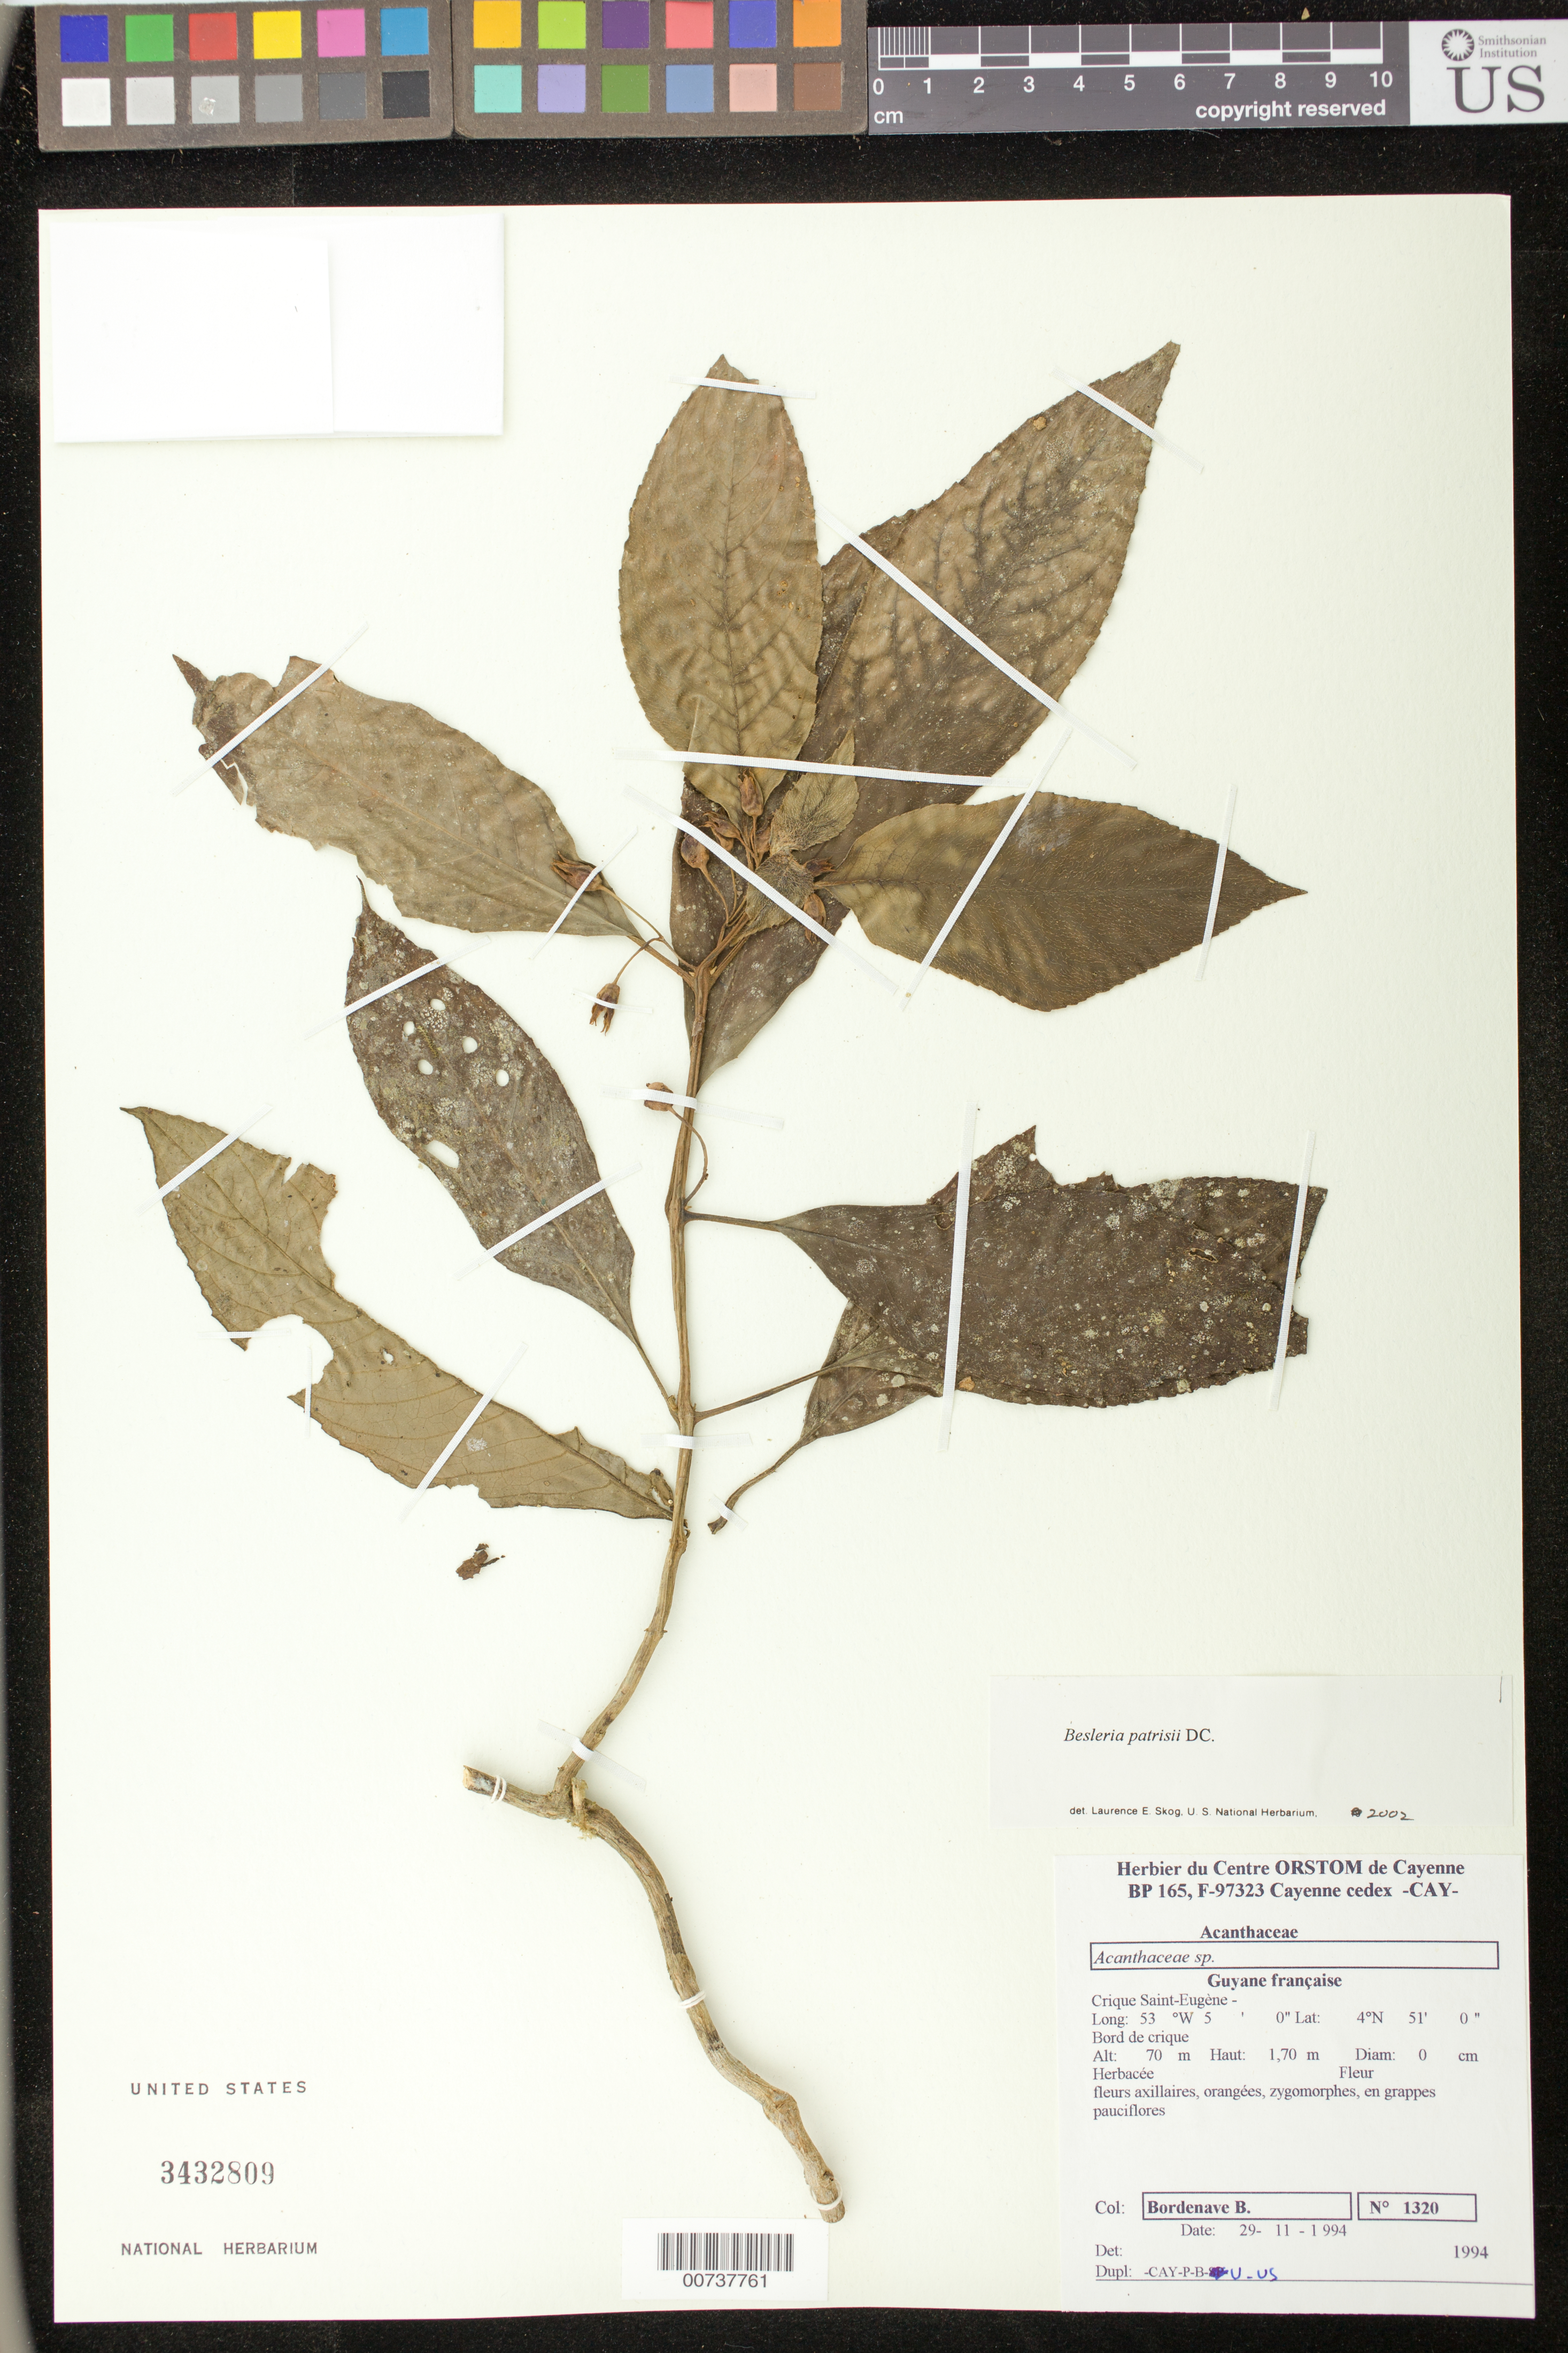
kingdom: Plantae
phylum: Tracheophyta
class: Magnoliopsida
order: Lamiales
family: Gesneriaceae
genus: Besleria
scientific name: Besleria patrisii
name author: DC.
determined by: Skog, Laurence E.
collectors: B. Bordenave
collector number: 1320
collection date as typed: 29 Nov 1994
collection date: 1994-11-29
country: French Guiana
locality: Crique Saint-Eugène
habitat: Bord de crique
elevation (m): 70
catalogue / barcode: US 3432809